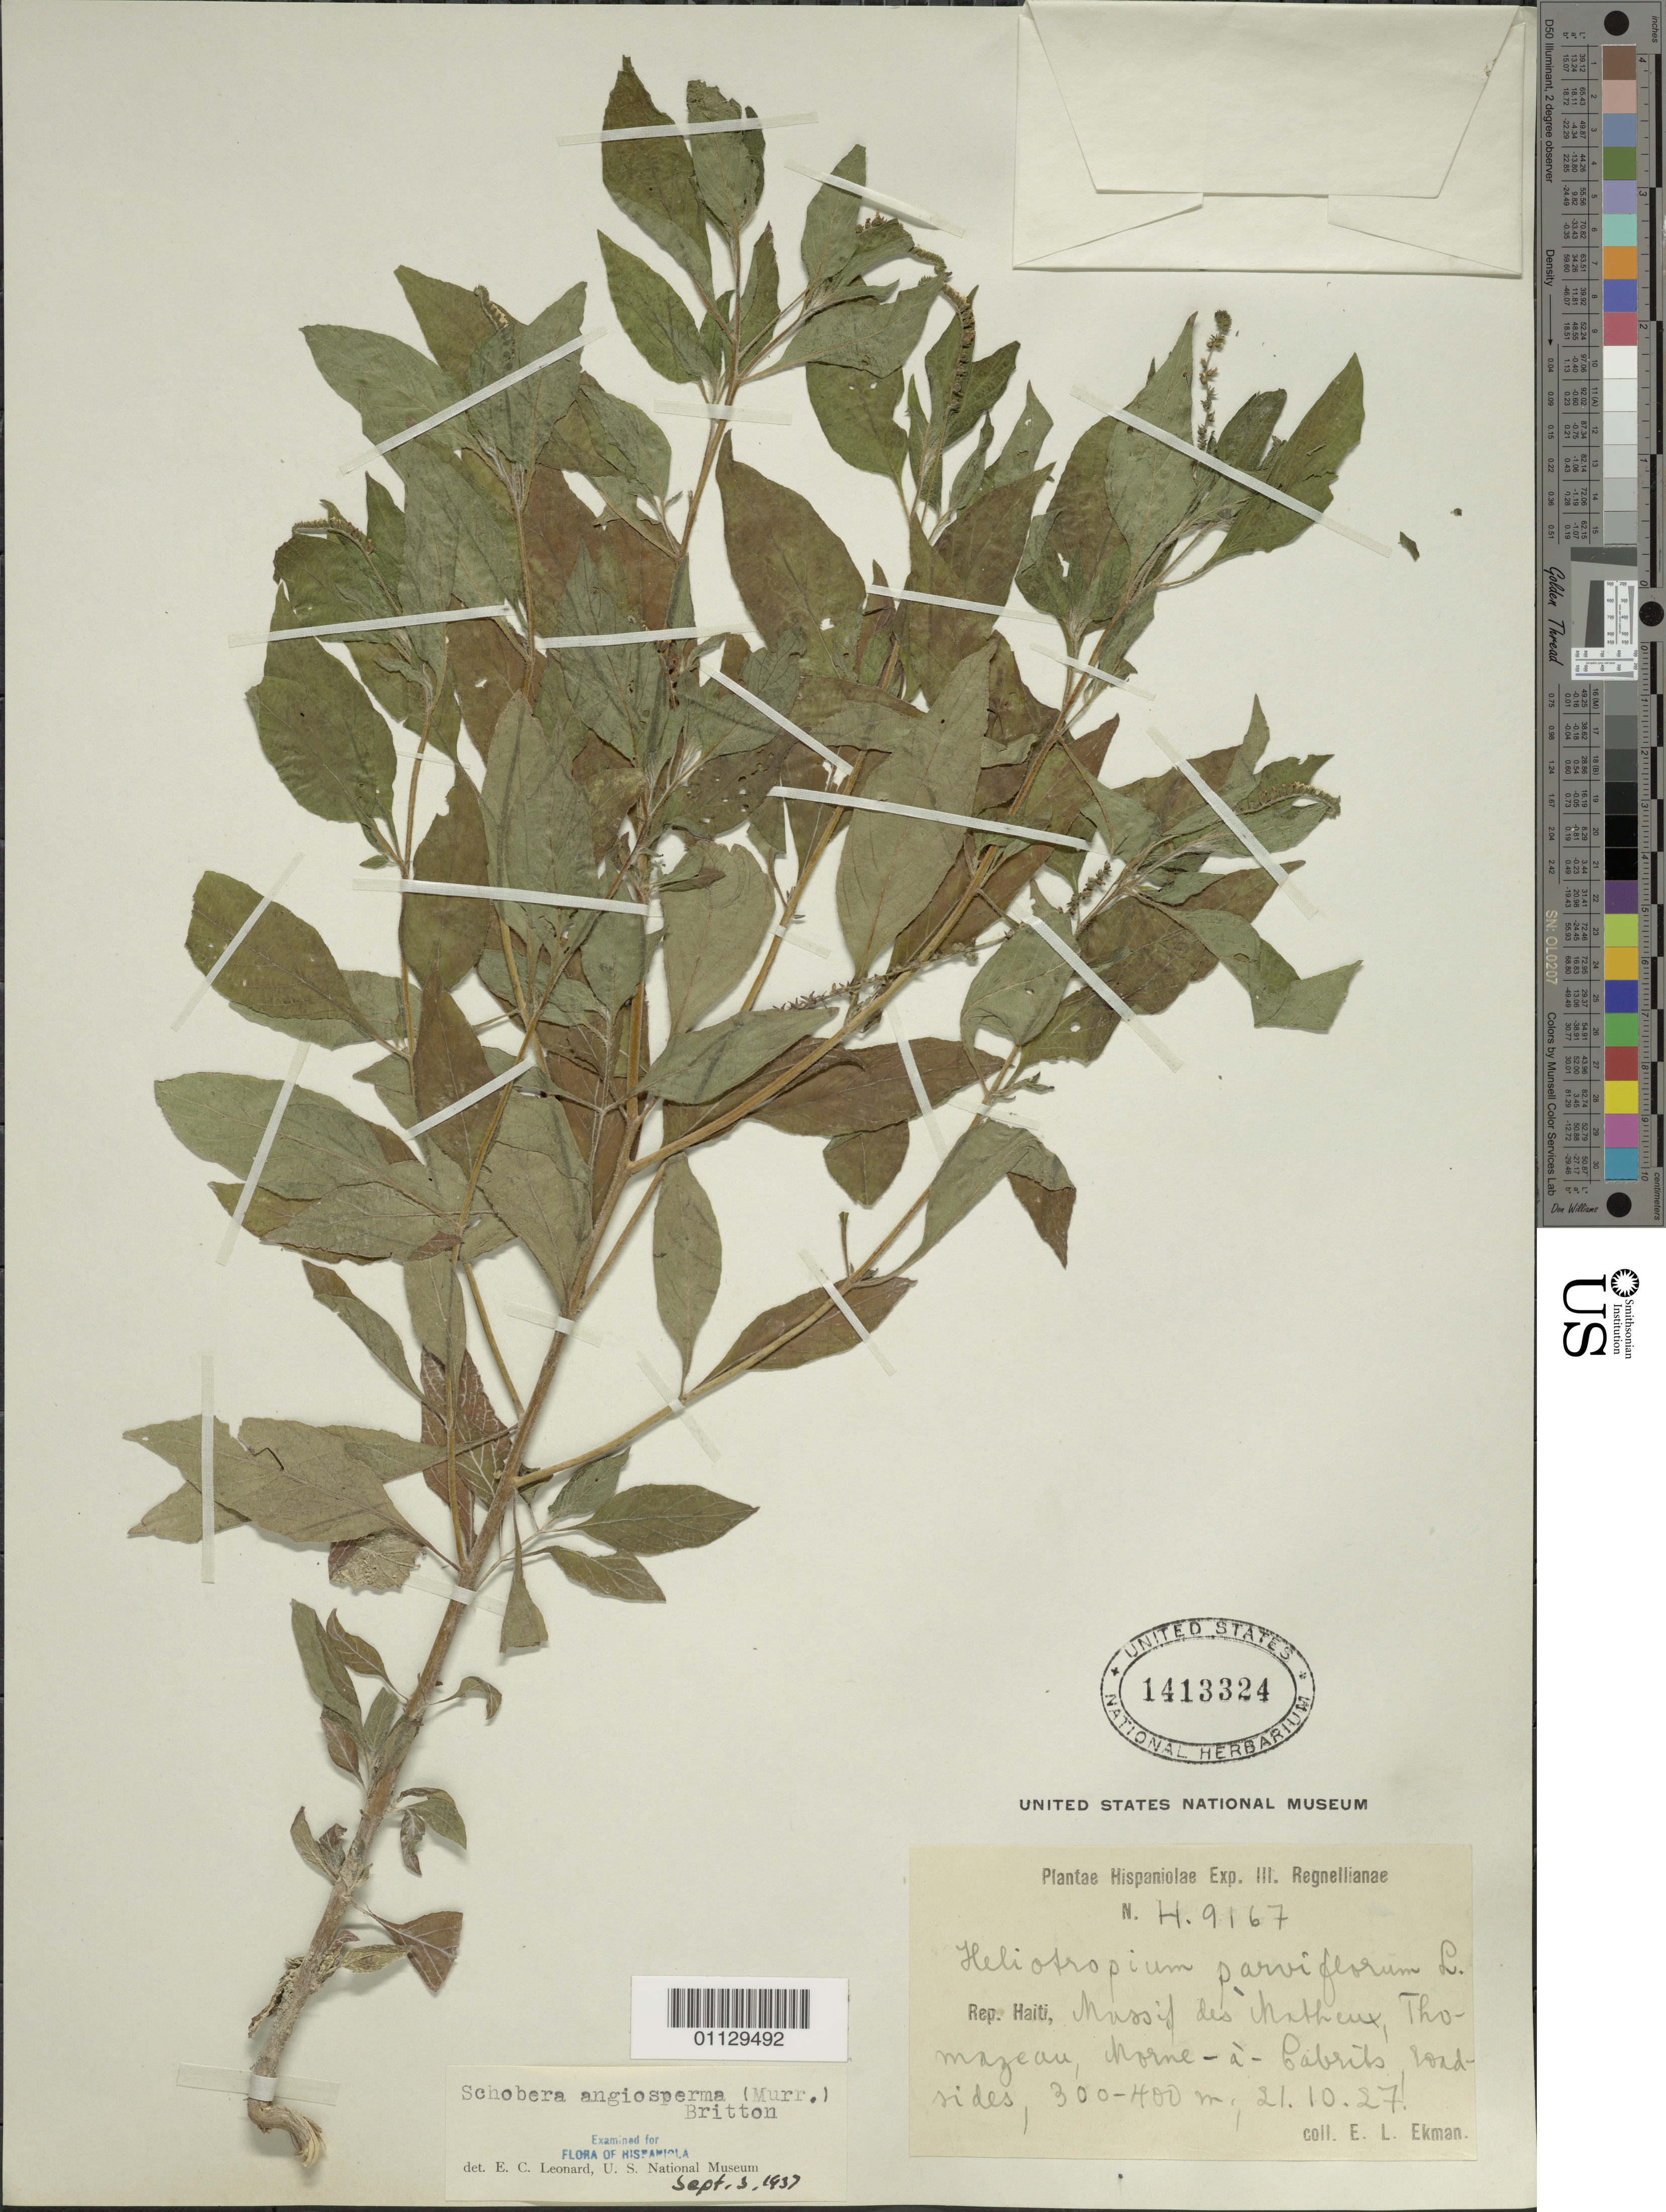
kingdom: Plantae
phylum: Tracheophyta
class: Magnoliopsida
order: Boraginales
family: Heliotropiaceae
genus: Schobera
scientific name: Schobera angiosperma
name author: (Murr.) Britton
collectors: E. L. Ekman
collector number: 9167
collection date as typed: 21 Oct 1927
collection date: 1927-10-21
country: Haiti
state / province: Óuest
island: Hispaniola I.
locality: Massif des Matheux, Thomazeau, morne-a-Cabrits; roadsides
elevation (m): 300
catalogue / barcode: US 1413324